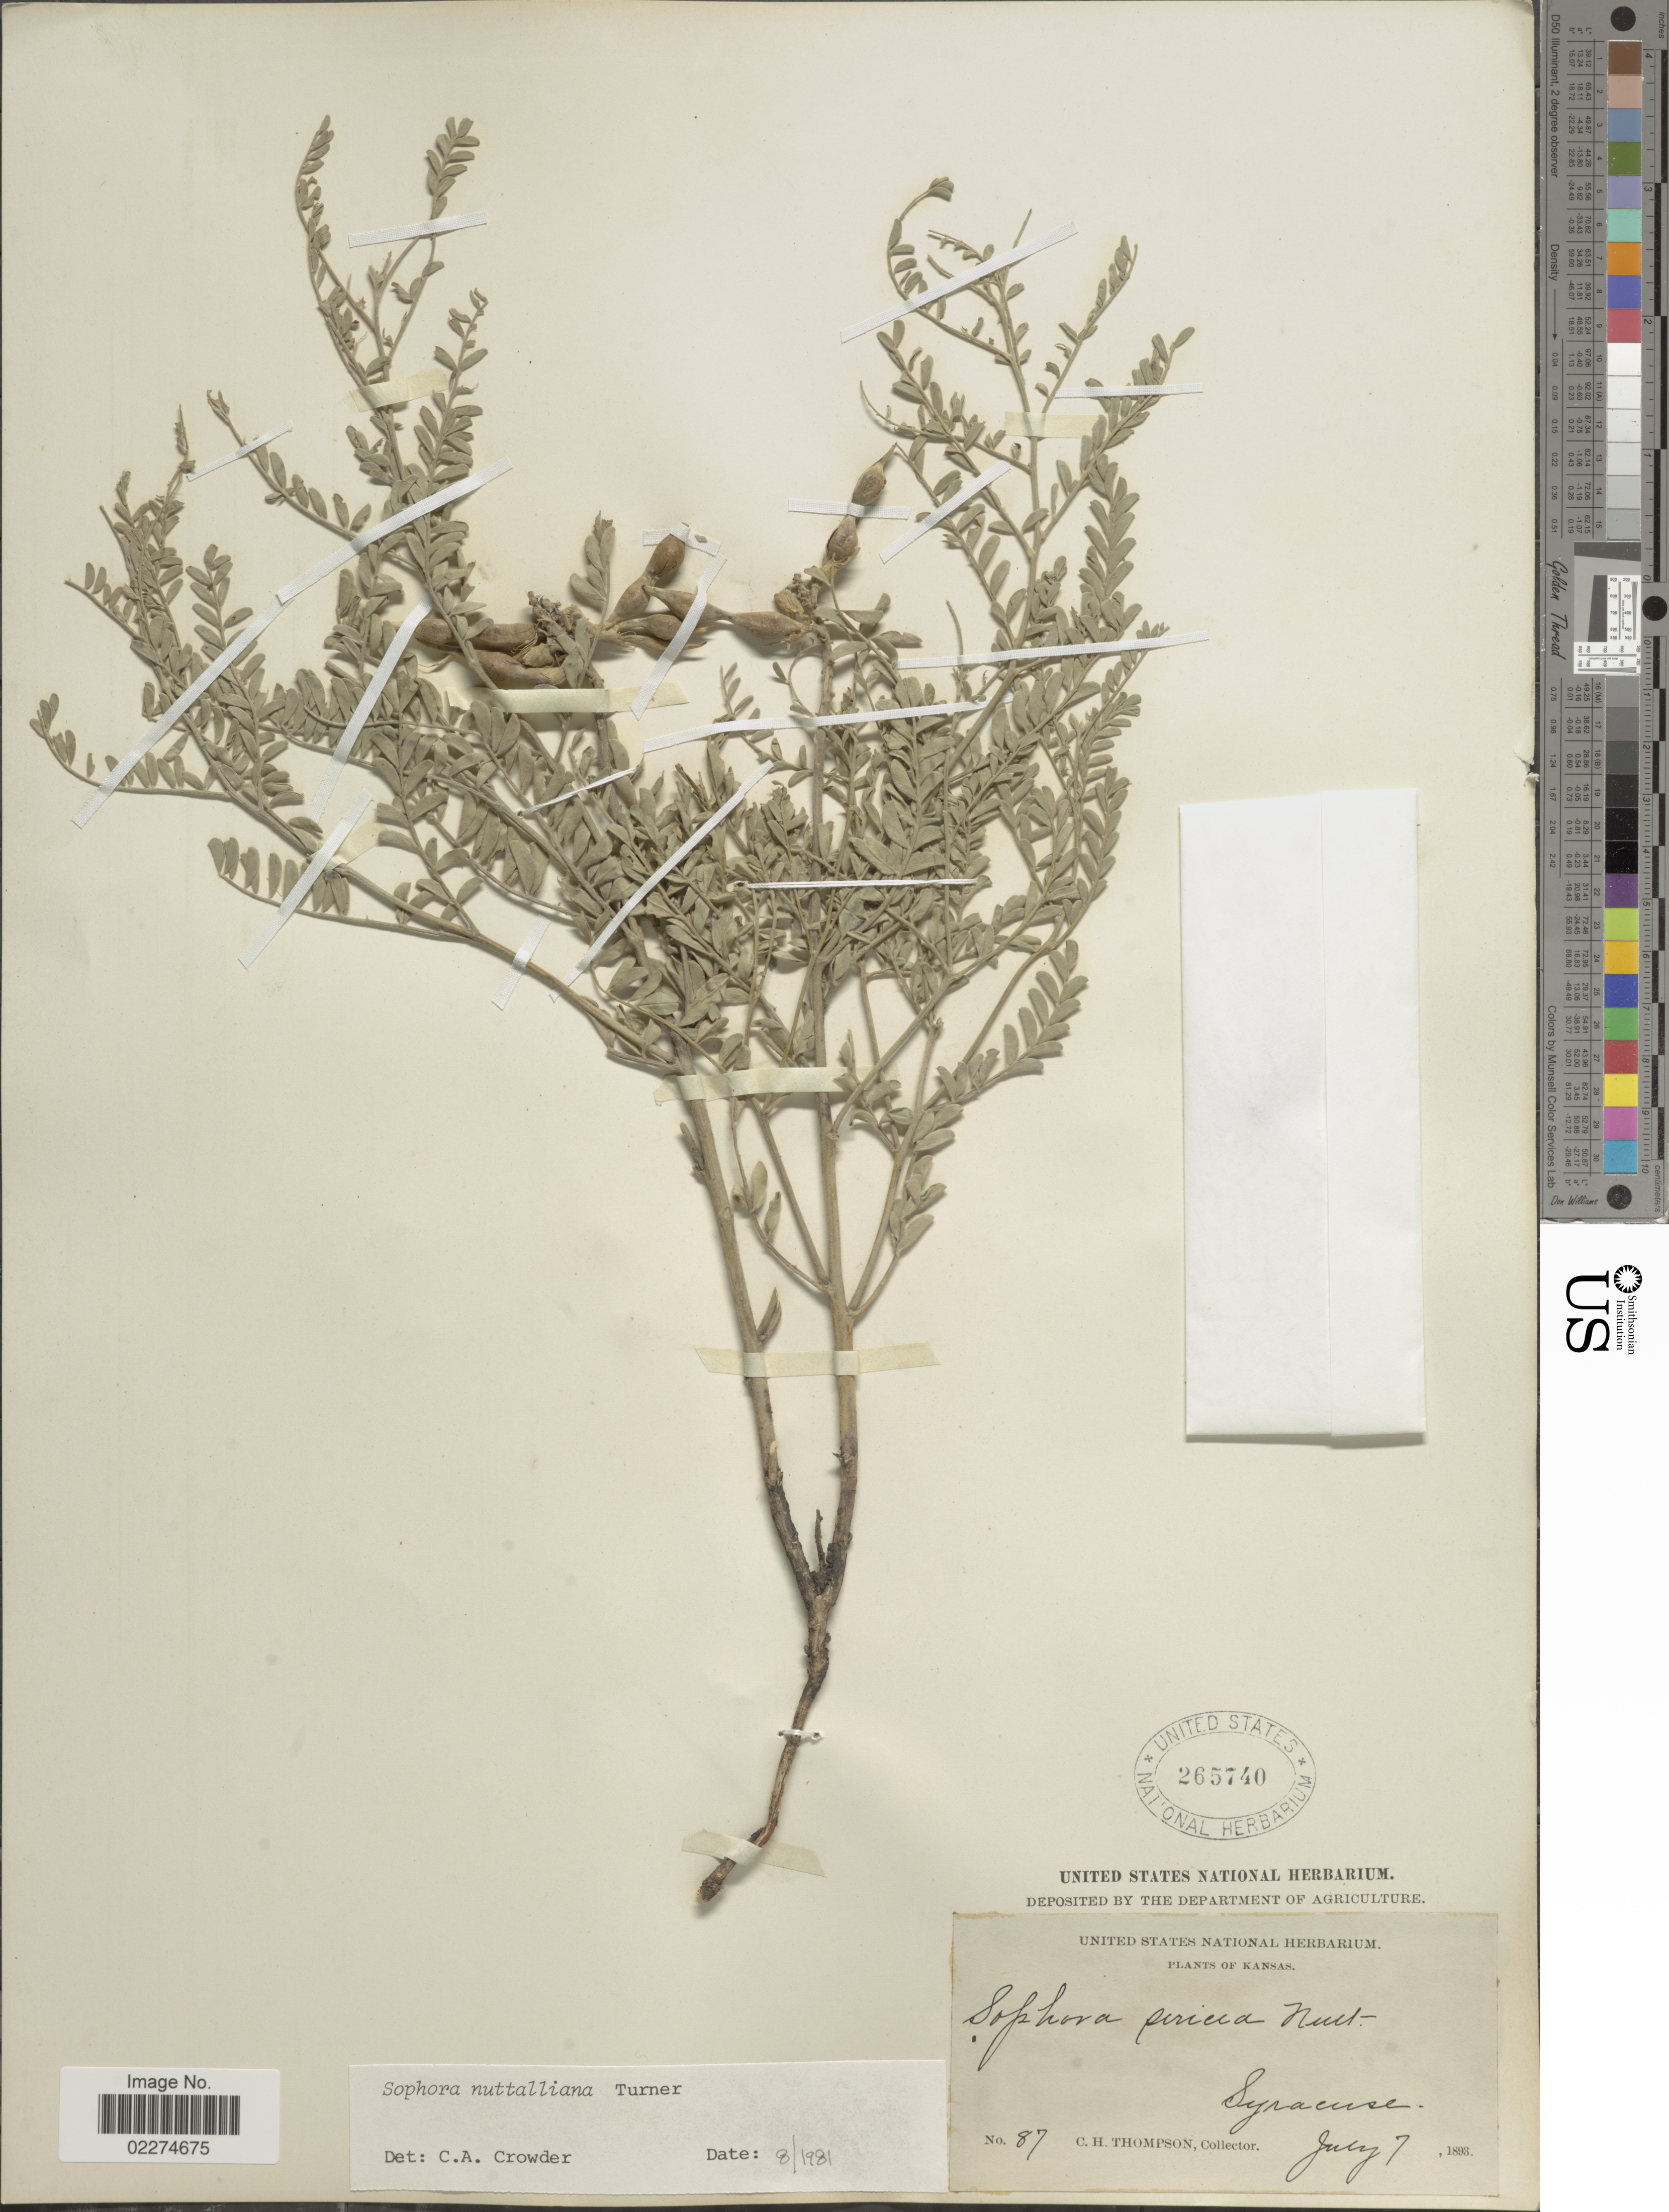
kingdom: Plantae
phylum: Tracheophyta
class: Magnoliopsida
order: Fabales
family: Fabaceae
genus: Sophora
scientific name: Sophora nuttalliana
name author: B.L. Turner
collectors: C. H. Thompson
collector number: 87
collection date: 1893-07-07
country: United States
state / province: Kansas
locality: Syracuse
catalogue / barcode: US 265740